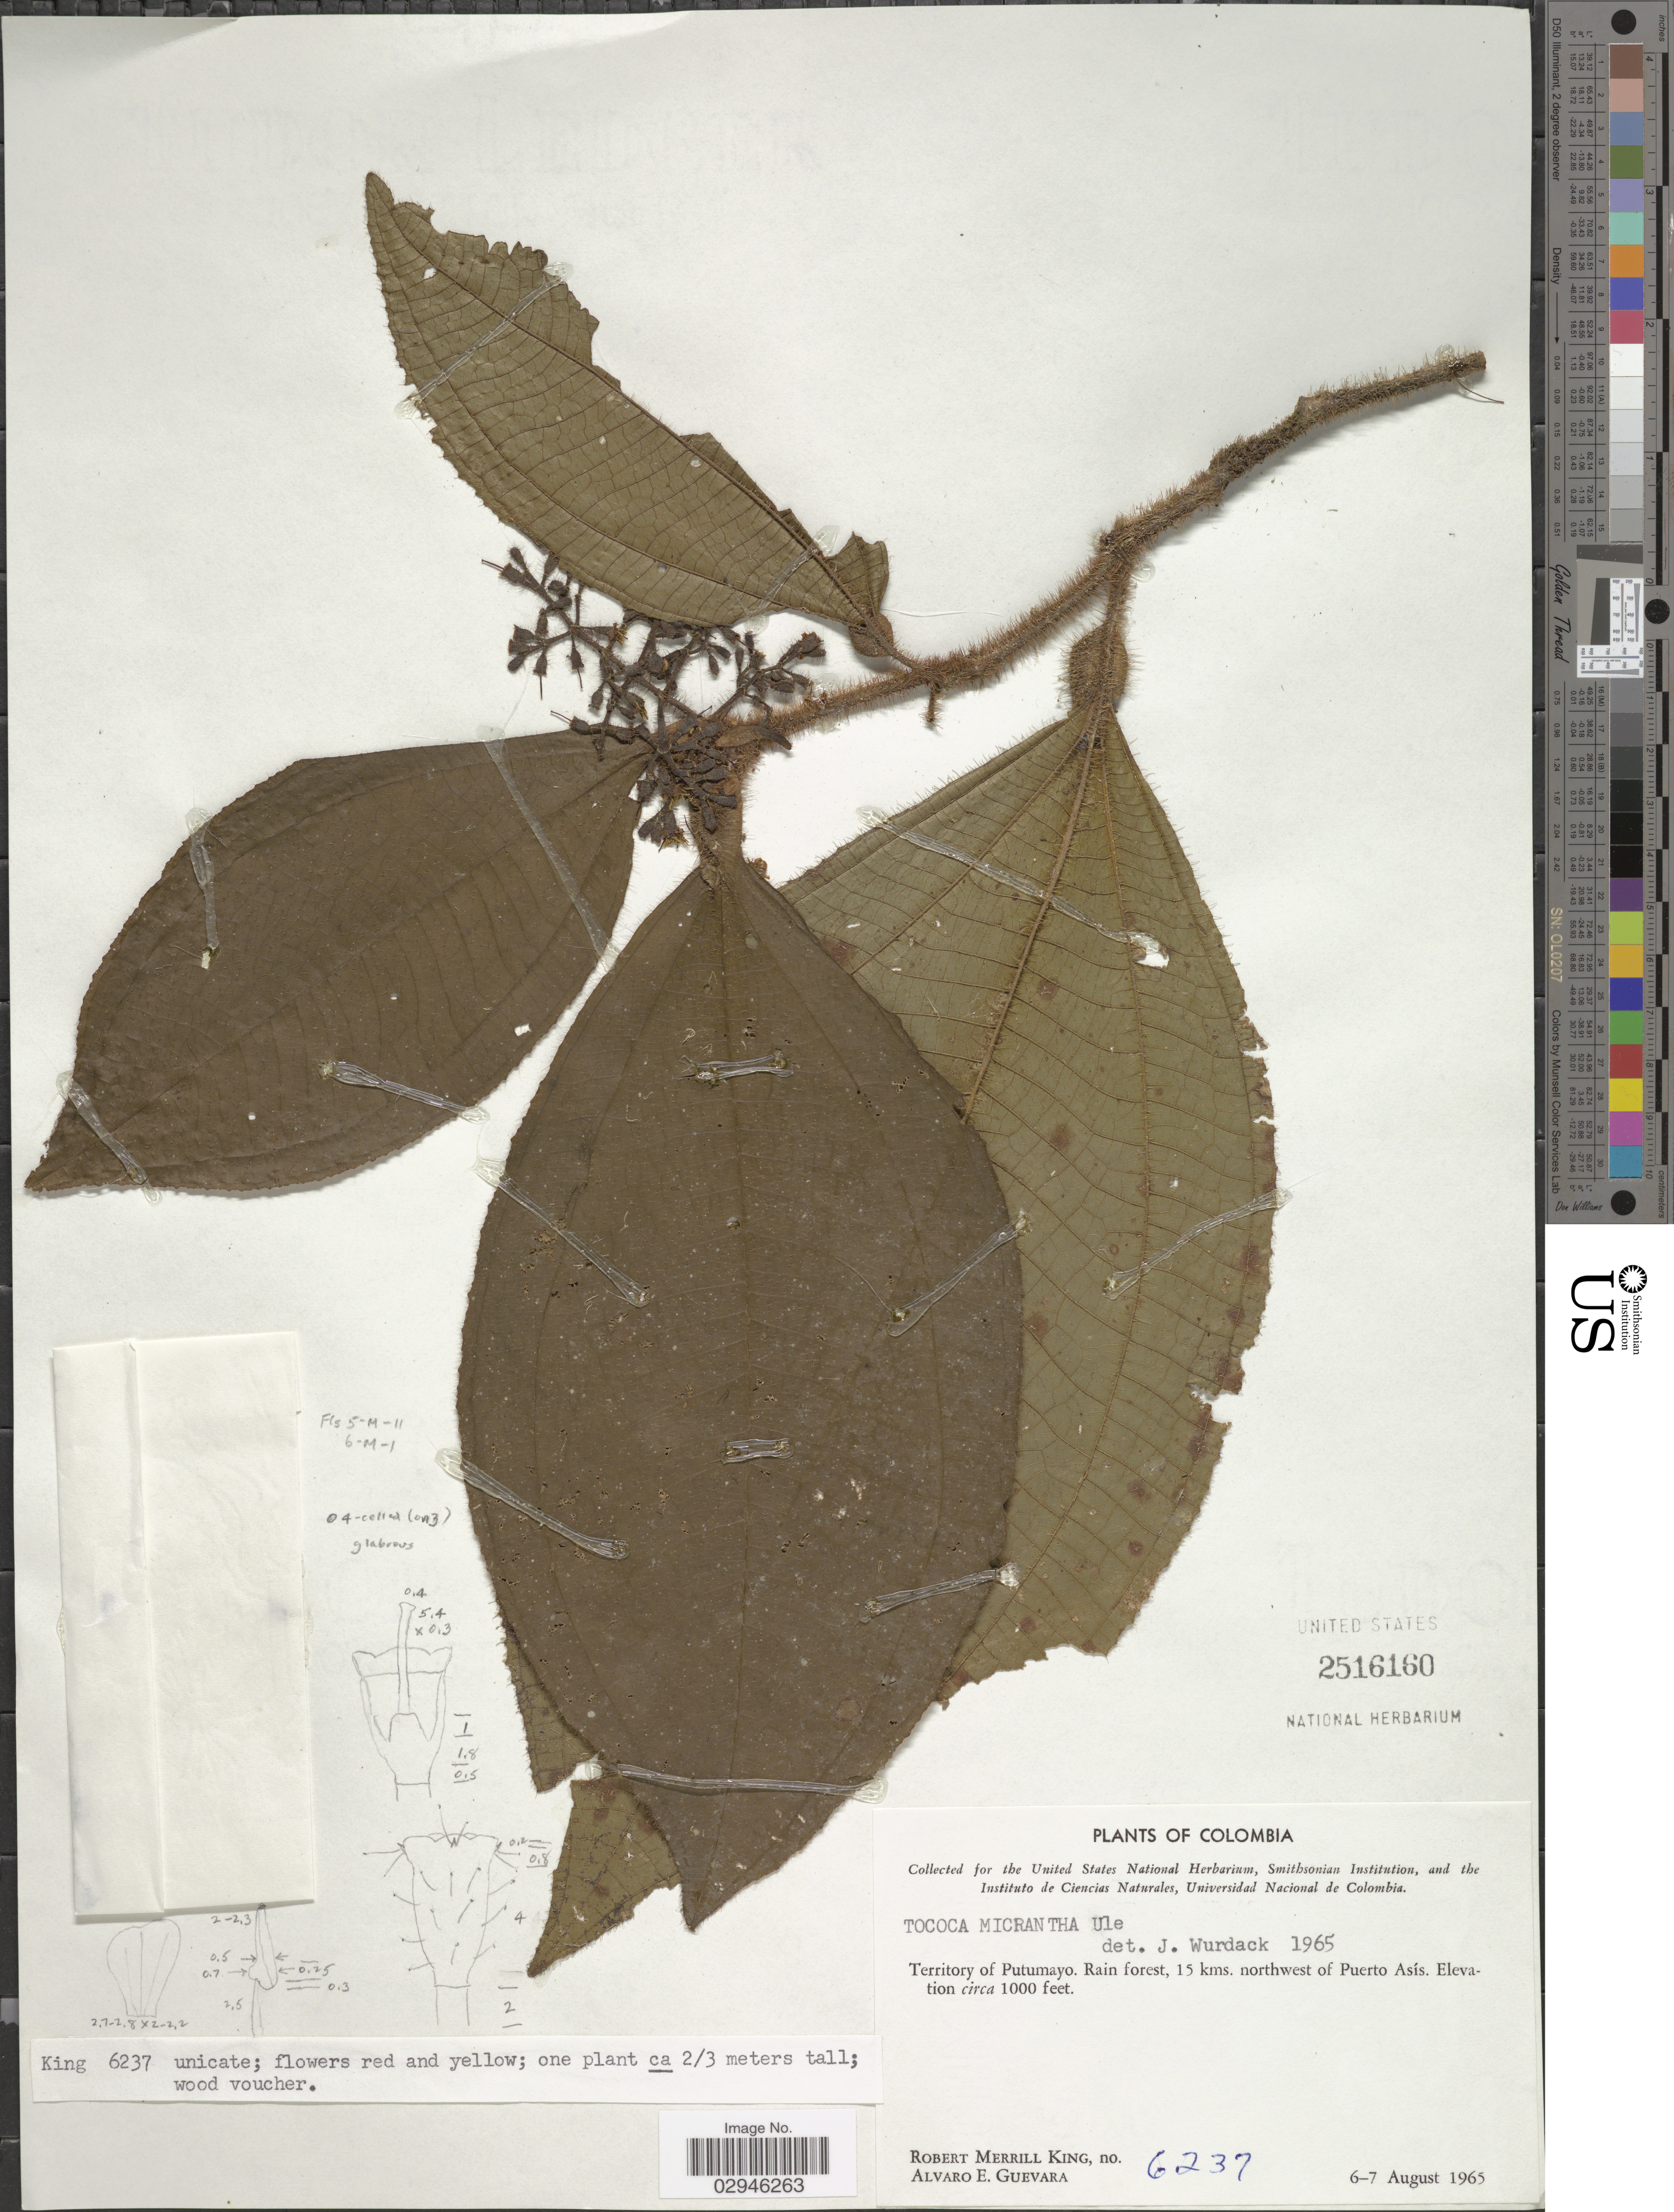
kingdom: Plantae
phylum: Tracheophyta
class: Magnoliopsida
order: Myrtales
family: Melastomataceae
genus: Tococa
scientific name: Tococa caquetana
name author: Sprague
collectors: R. M. King & A. E. Guevara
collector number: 6237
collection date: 1965-08-06/1965-08-07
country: Colombia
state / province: Putumayo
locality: Territory of Putumayo. Rain forest, 15 kms. northwest of Puerto Asís.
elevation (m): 305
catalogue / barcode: US 2516160